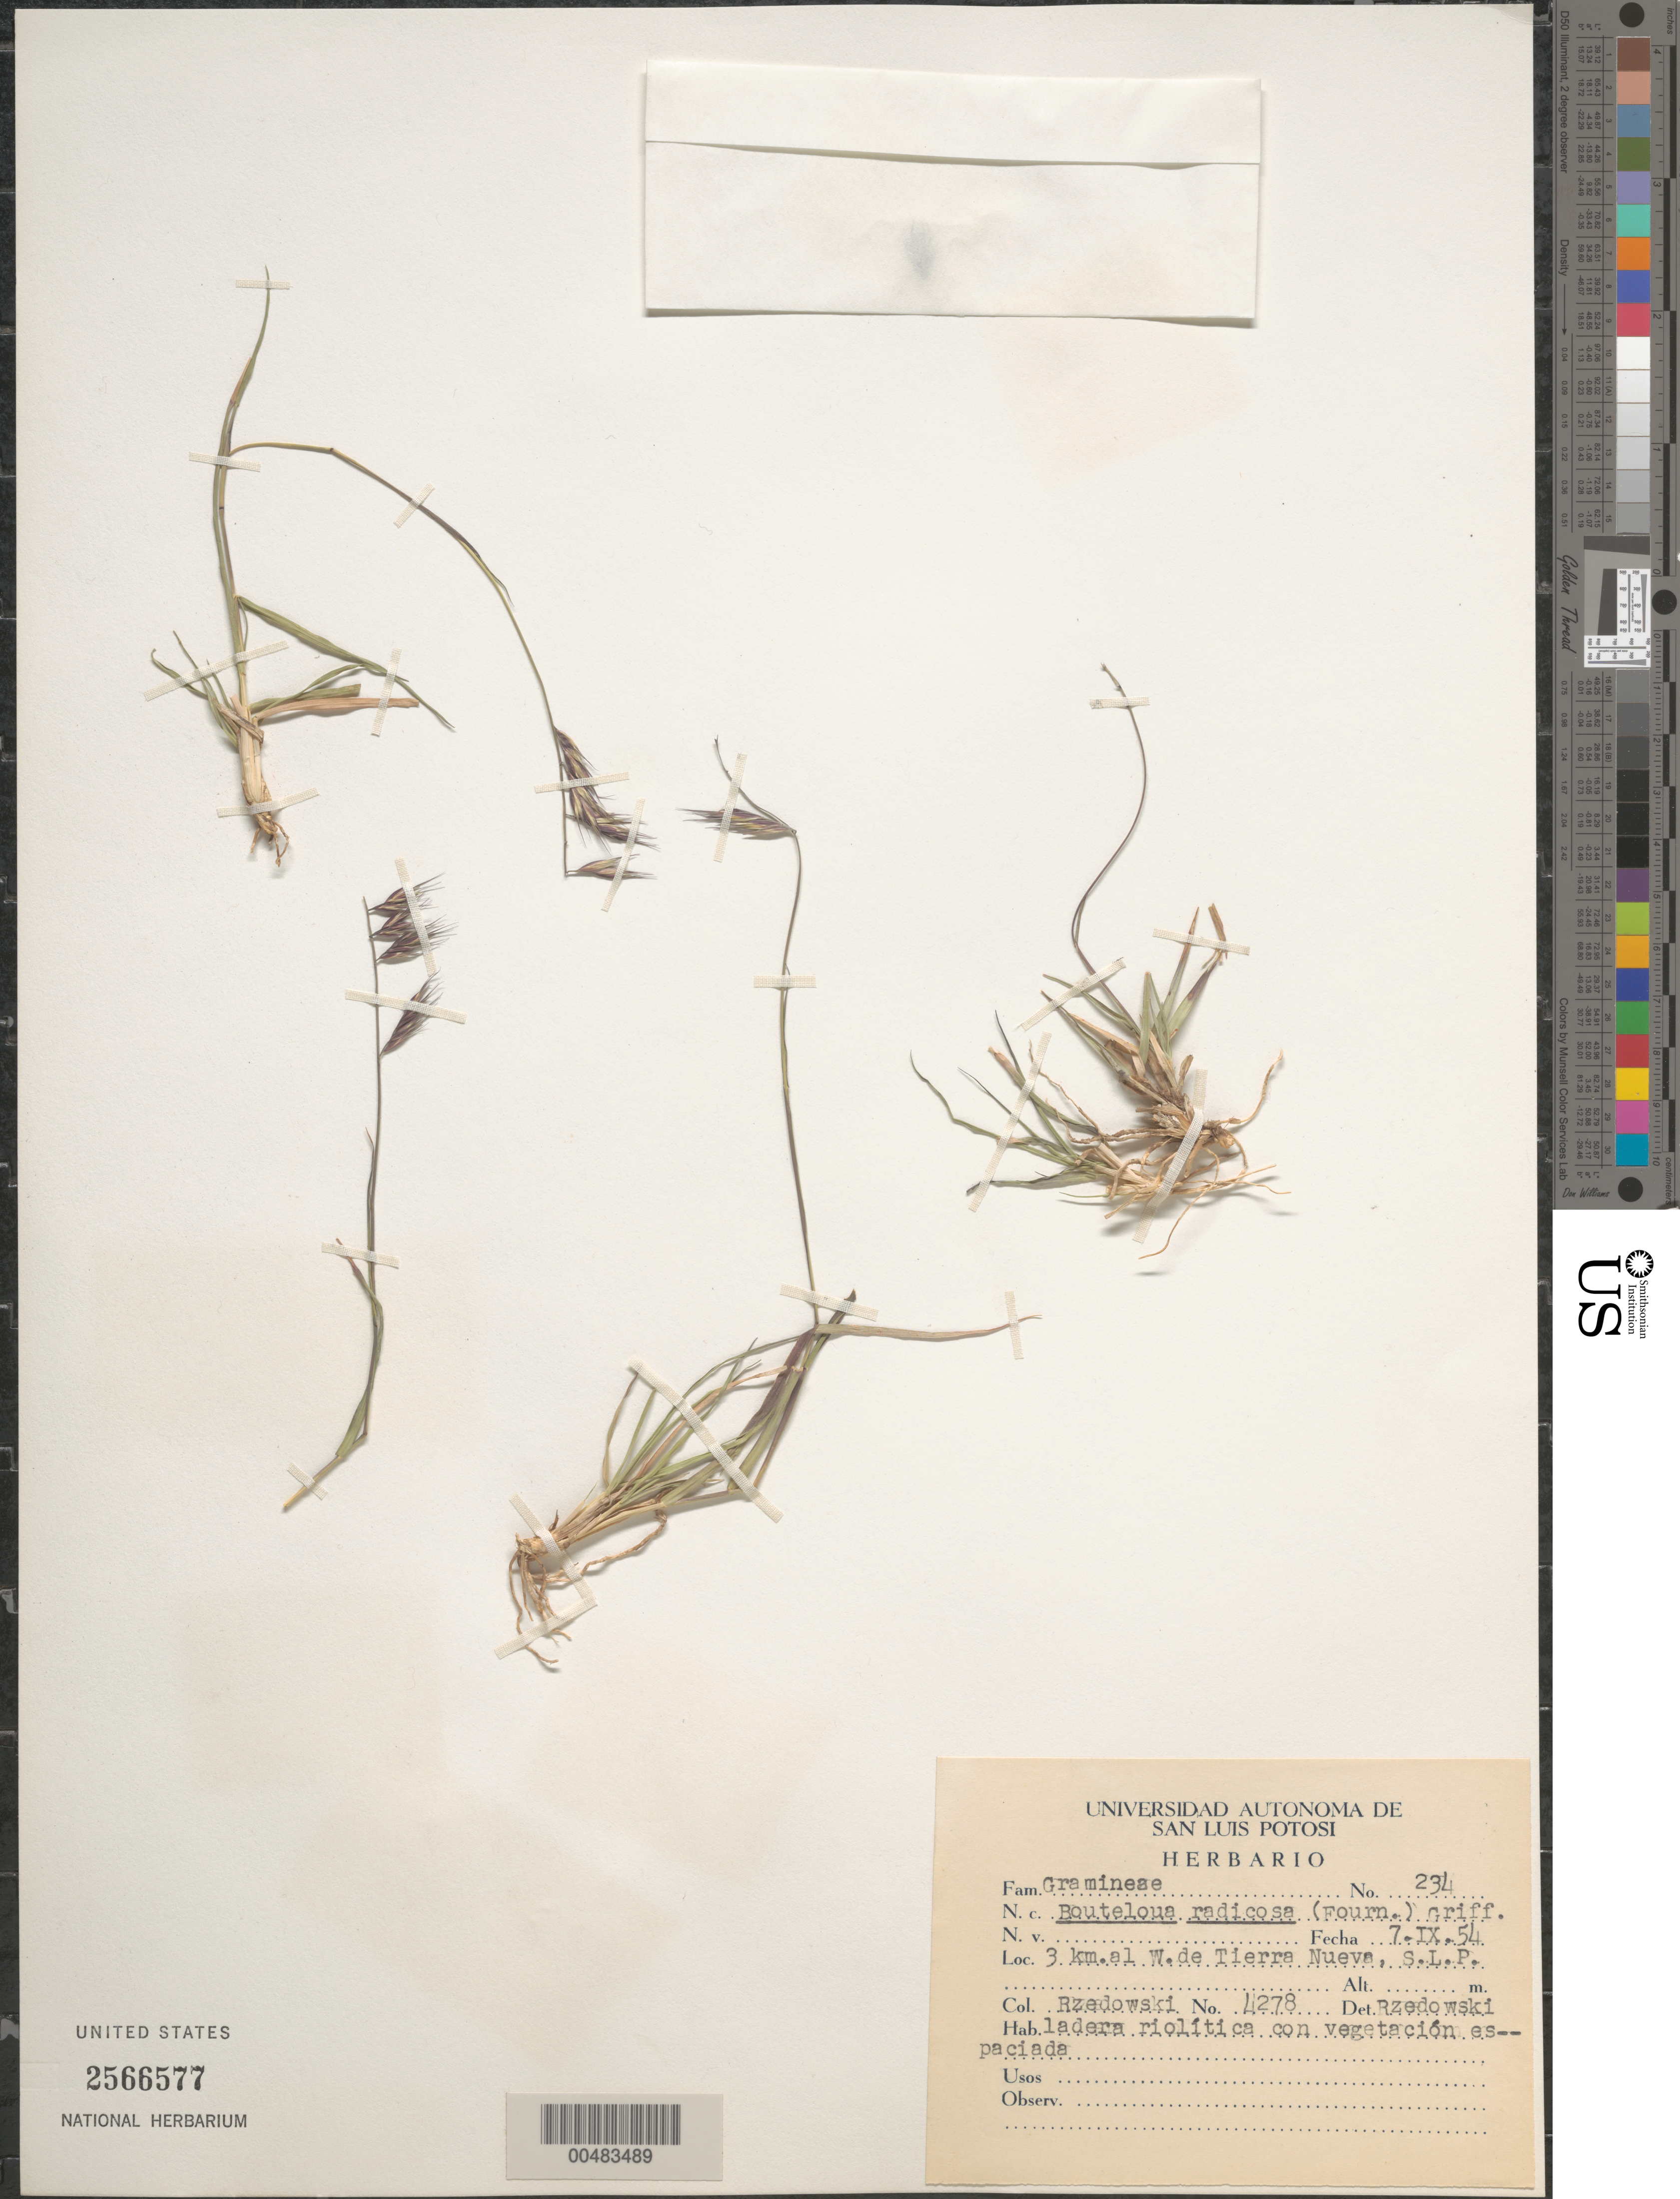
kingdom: Plantae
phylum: Tracheophyta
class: Liliopsida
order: Poales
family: Poaceae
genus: Bouteloua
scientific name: Bouteloua radicosa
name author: (E. Fourn.) Griffiths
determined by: Rzedowski, J.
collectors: J. Rzedowski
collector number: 4278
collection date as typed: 7 Sep 1954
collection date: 1954-09-07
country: Mexico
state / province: San Luis Potosi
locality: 3 km al W de Tierra Nueva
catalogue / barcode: US 2566577